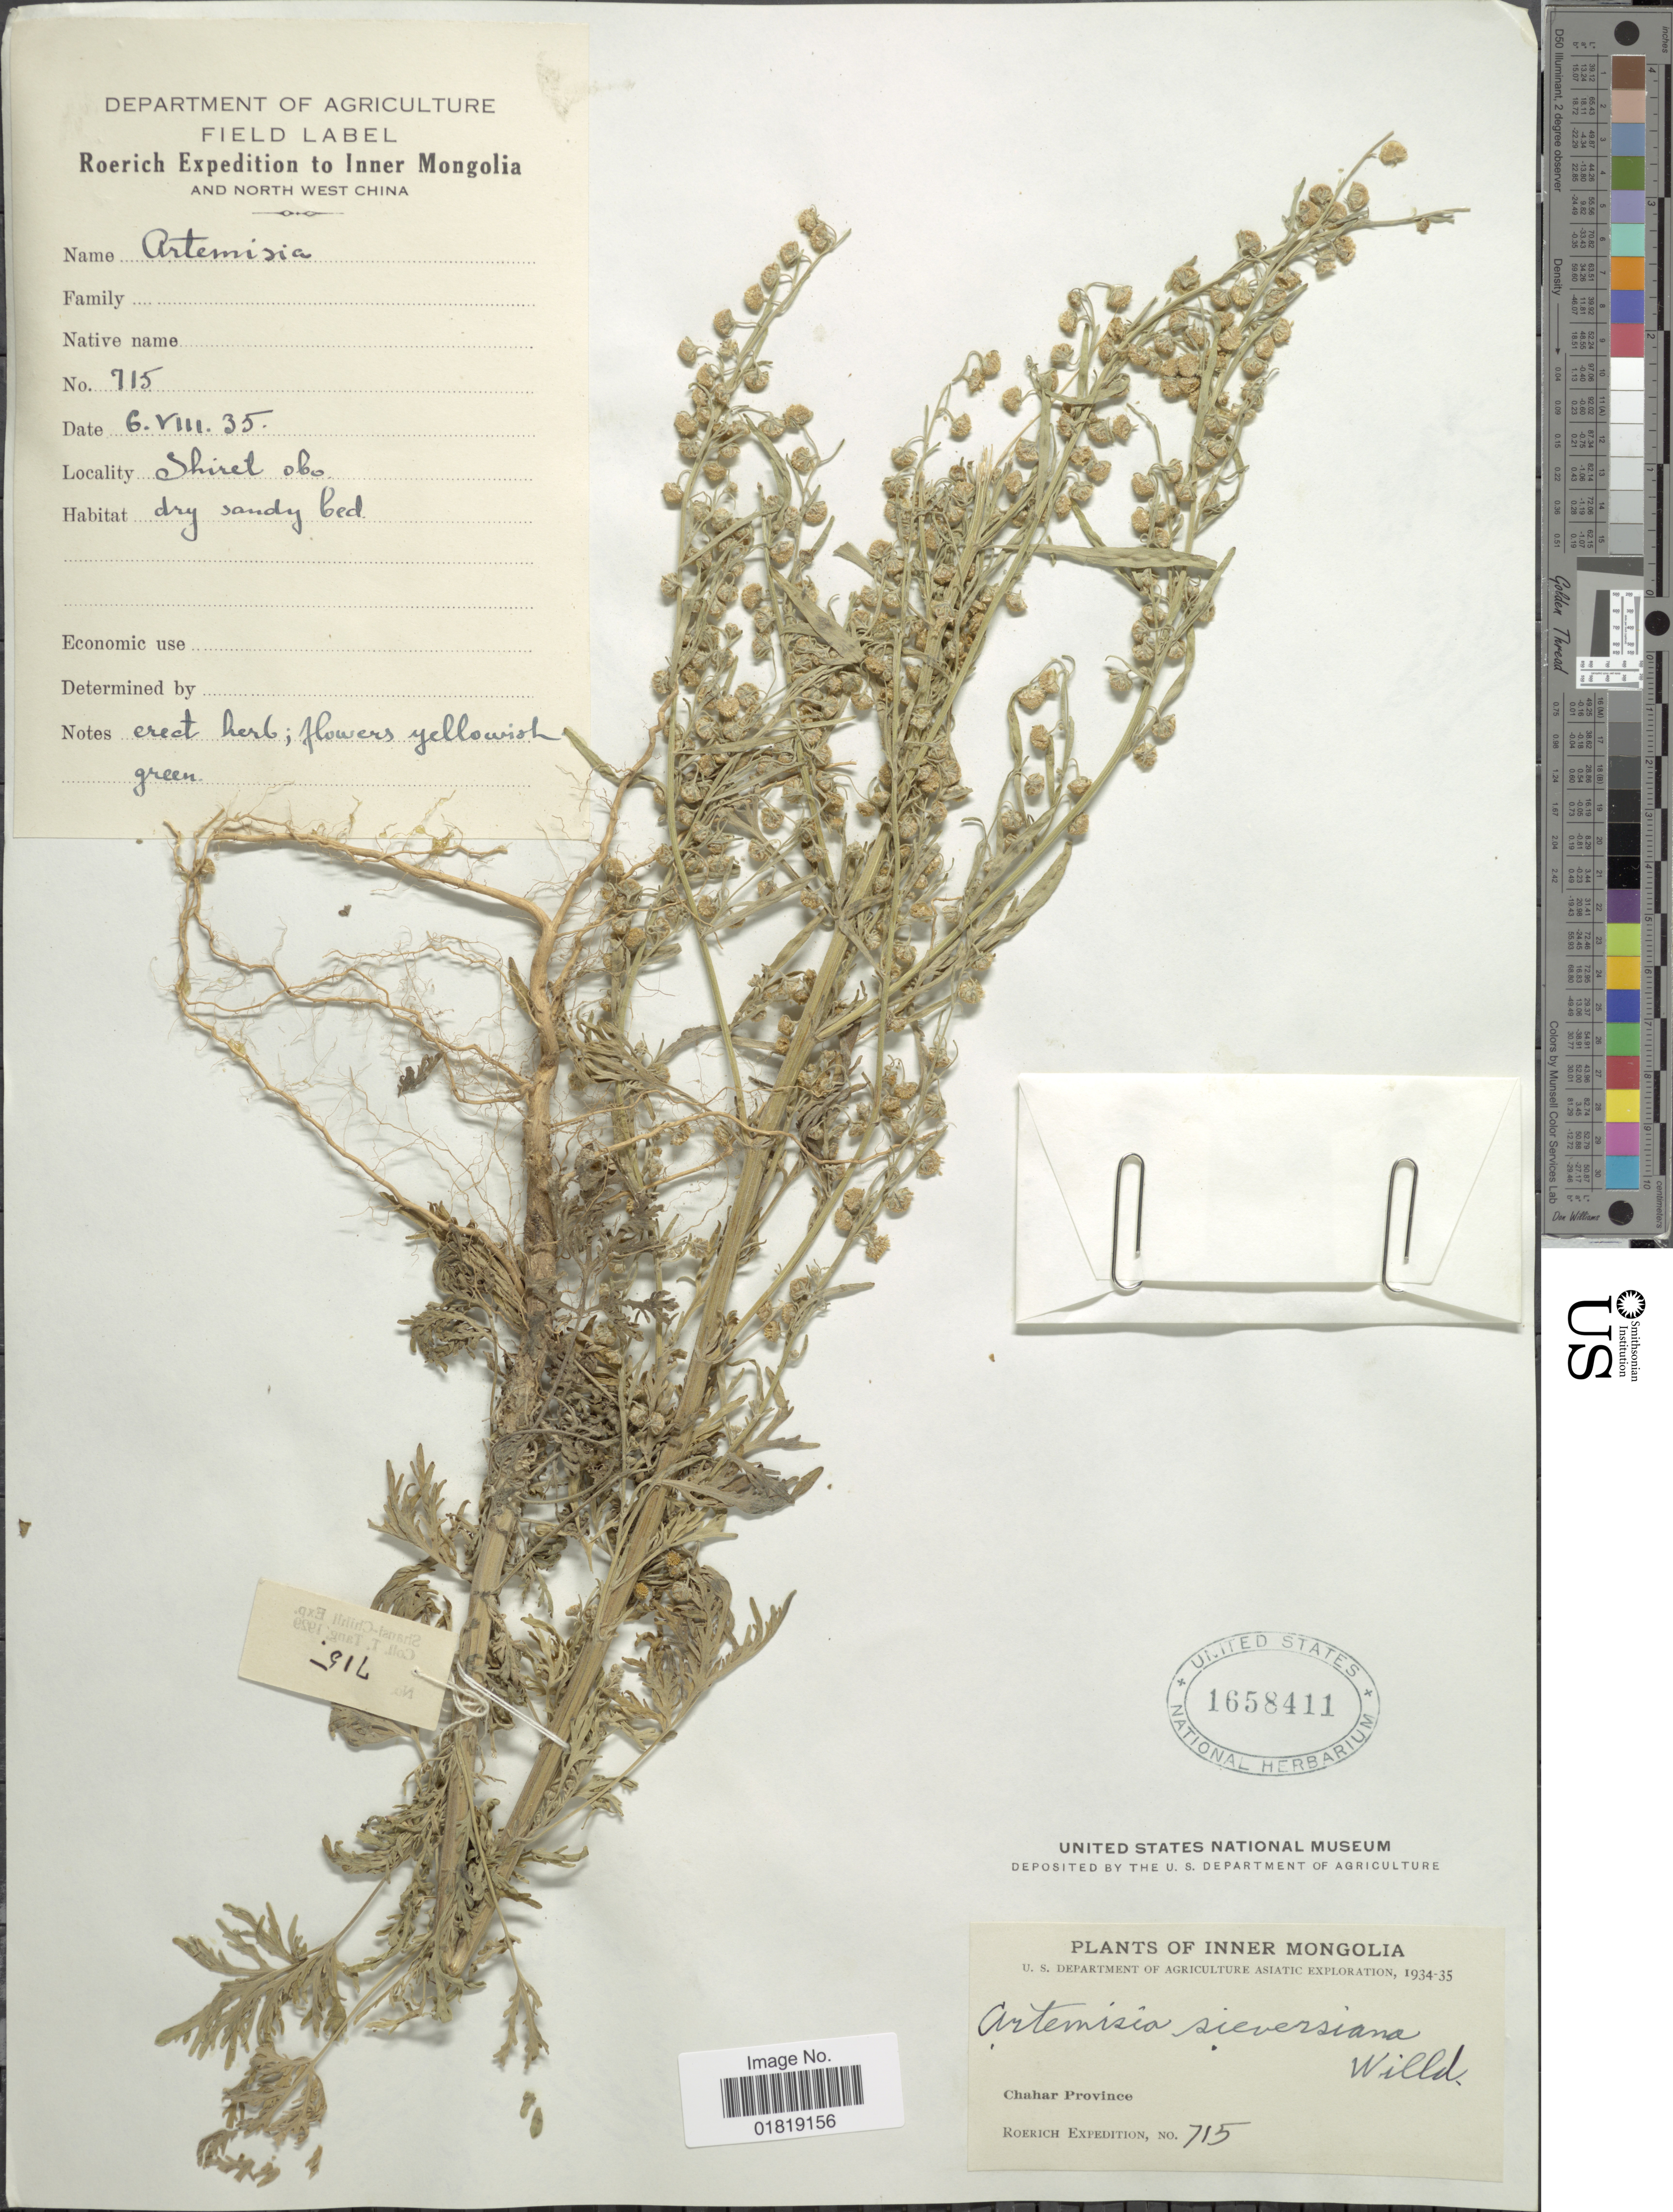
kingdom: Plantae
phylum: Tracheophyta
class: Magnoliopsida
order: Asterales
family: Asteraceae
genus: Artemisia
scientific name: Artemisia sieversiana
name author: Willd.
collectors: Roerich Expedition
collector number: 715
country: China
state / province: Nei Monggol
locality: Chahar Province, Shiret Obo.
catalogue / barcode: US 1658411